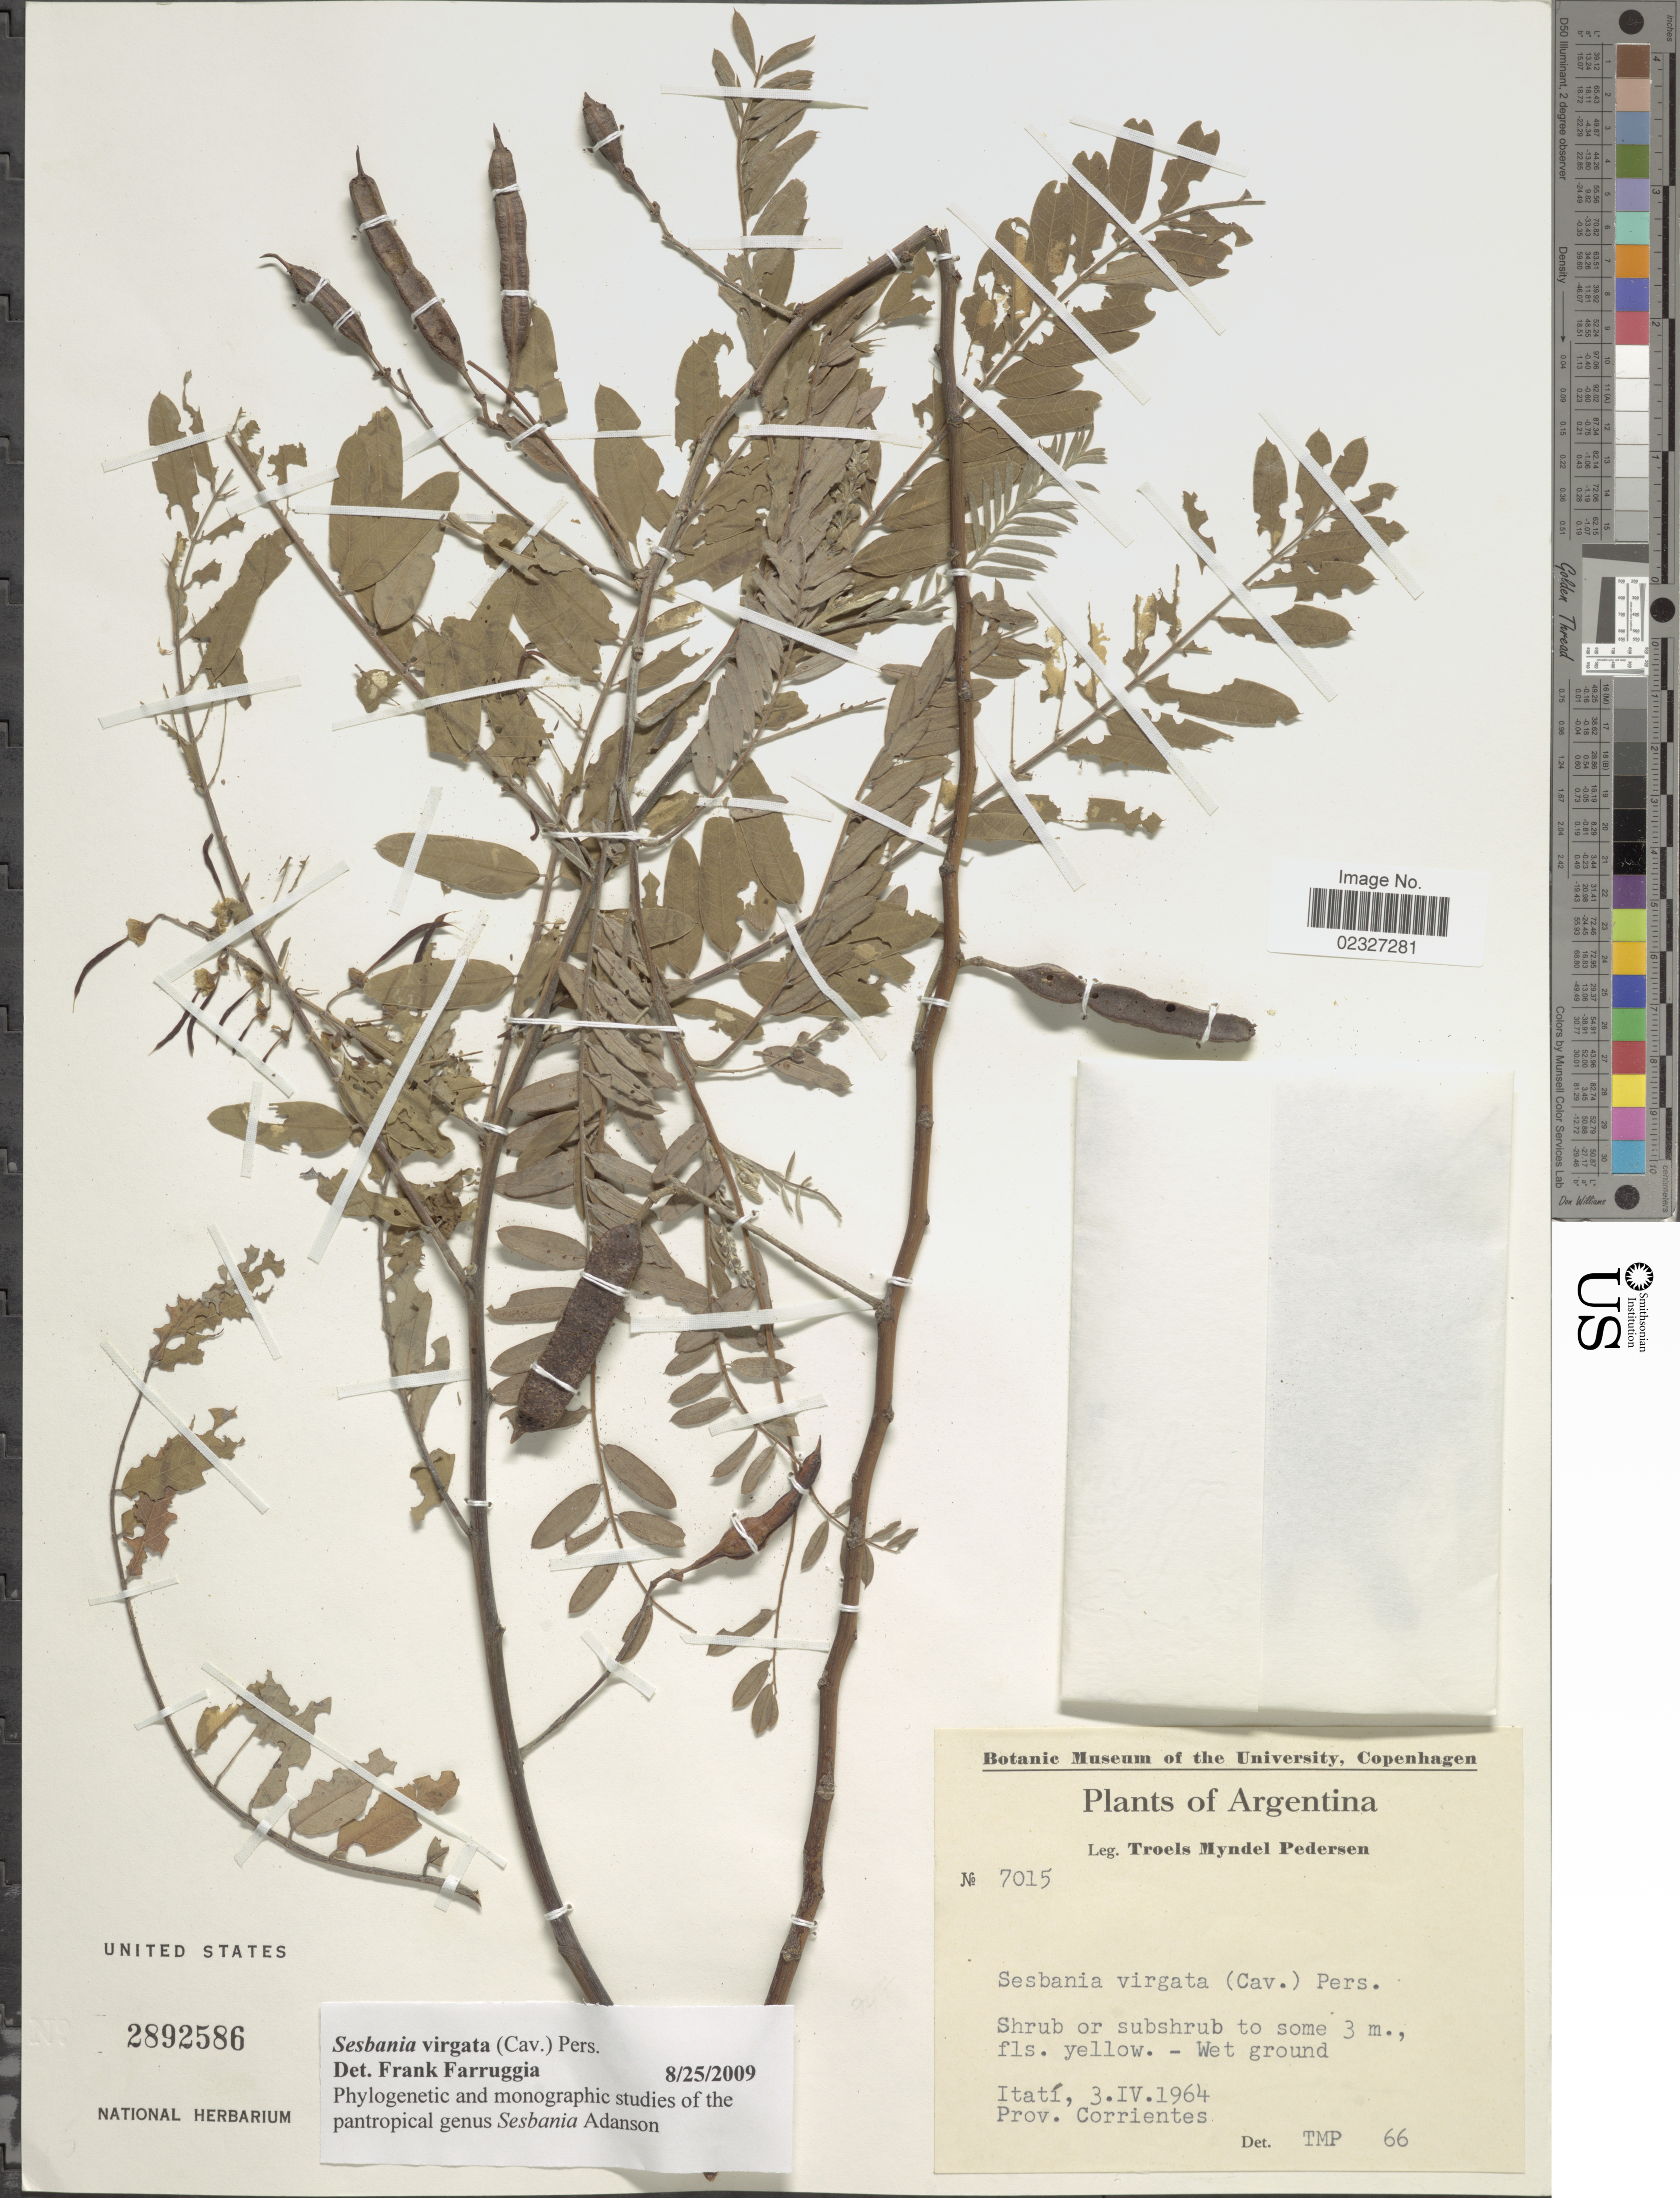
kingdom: Plantae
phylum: Tracheophyta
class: Magnoliopsida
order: Fabales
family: Fabaceae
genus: Sesbania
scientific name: Sesbania virgata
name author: (Cav.) Pers.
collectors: T. Pederson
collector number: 7015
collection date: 1964-04-03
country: Argentina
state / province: Corrientes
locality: Itati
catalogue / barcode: US 2892586